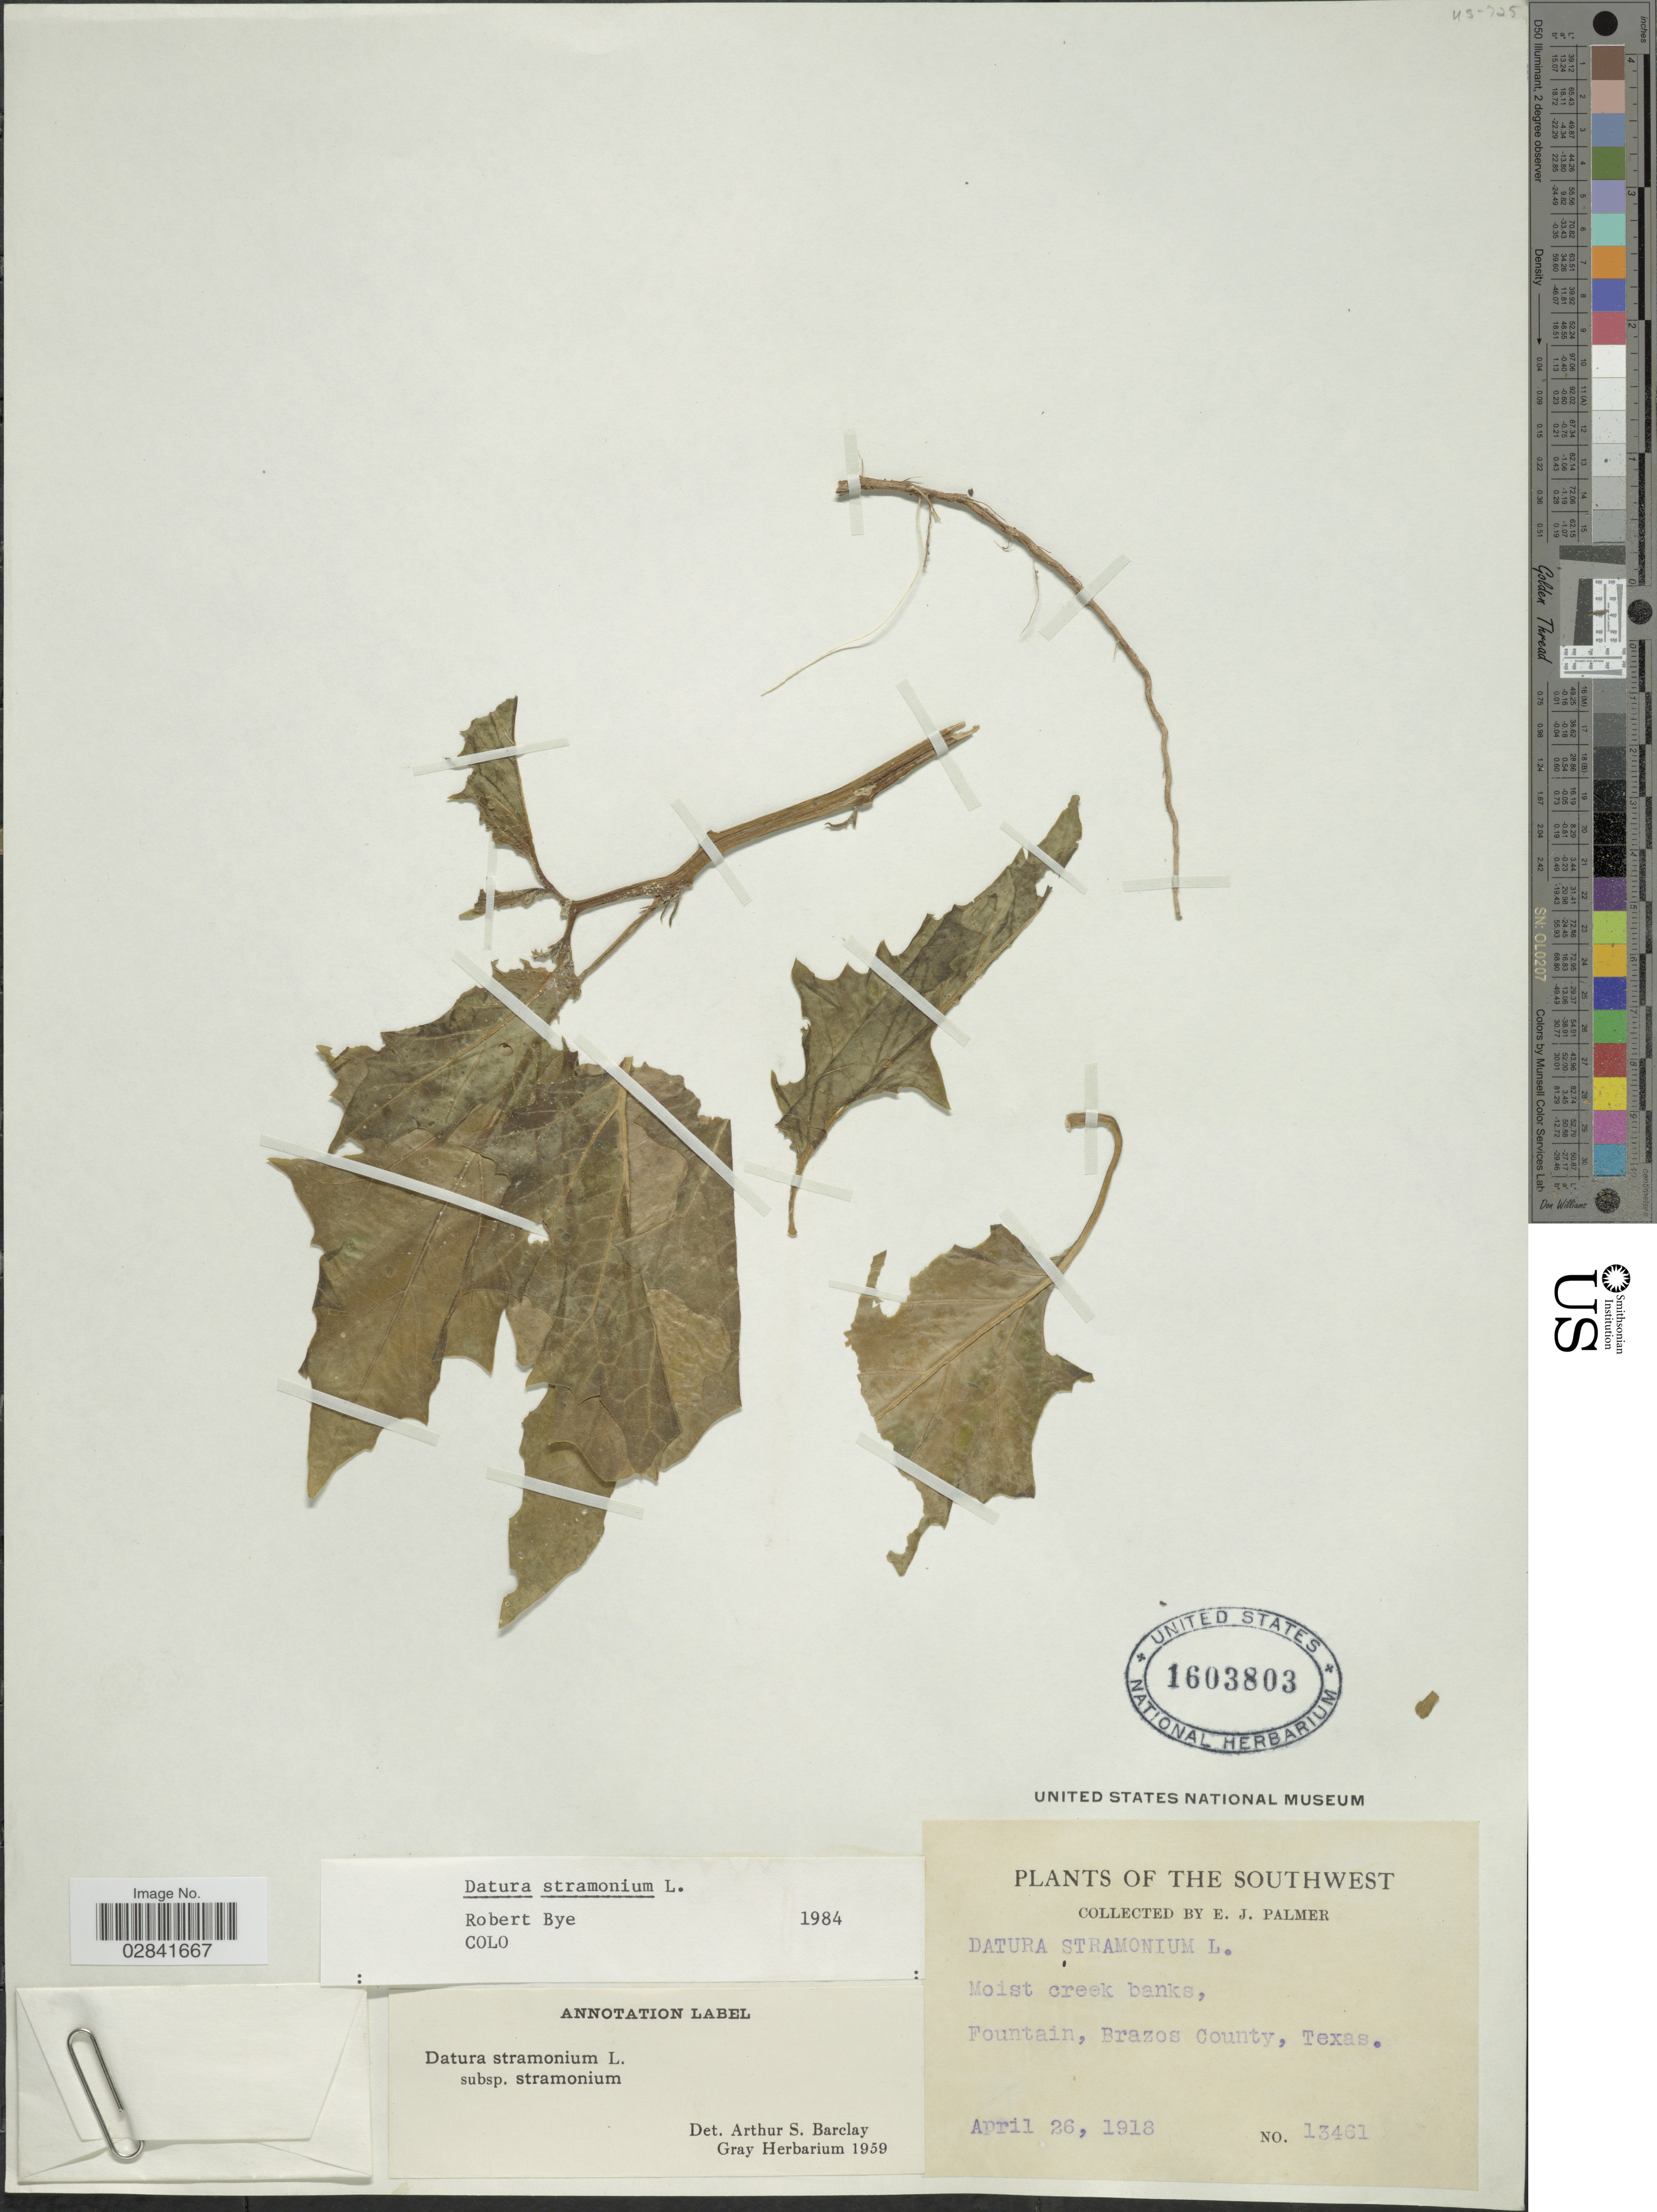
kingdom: Plantae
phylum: Tracheophyta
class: Magnoliopsida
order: Solanales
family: Solanaceae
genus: Datura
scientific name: Datura stramonium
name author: L.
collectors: E. J. Palmer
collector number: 13461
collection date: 1918-04-26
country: United States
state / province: Texas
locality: The Southwest. Moist creek banks, Fountain, Brazos County.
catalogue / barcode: US 1603803